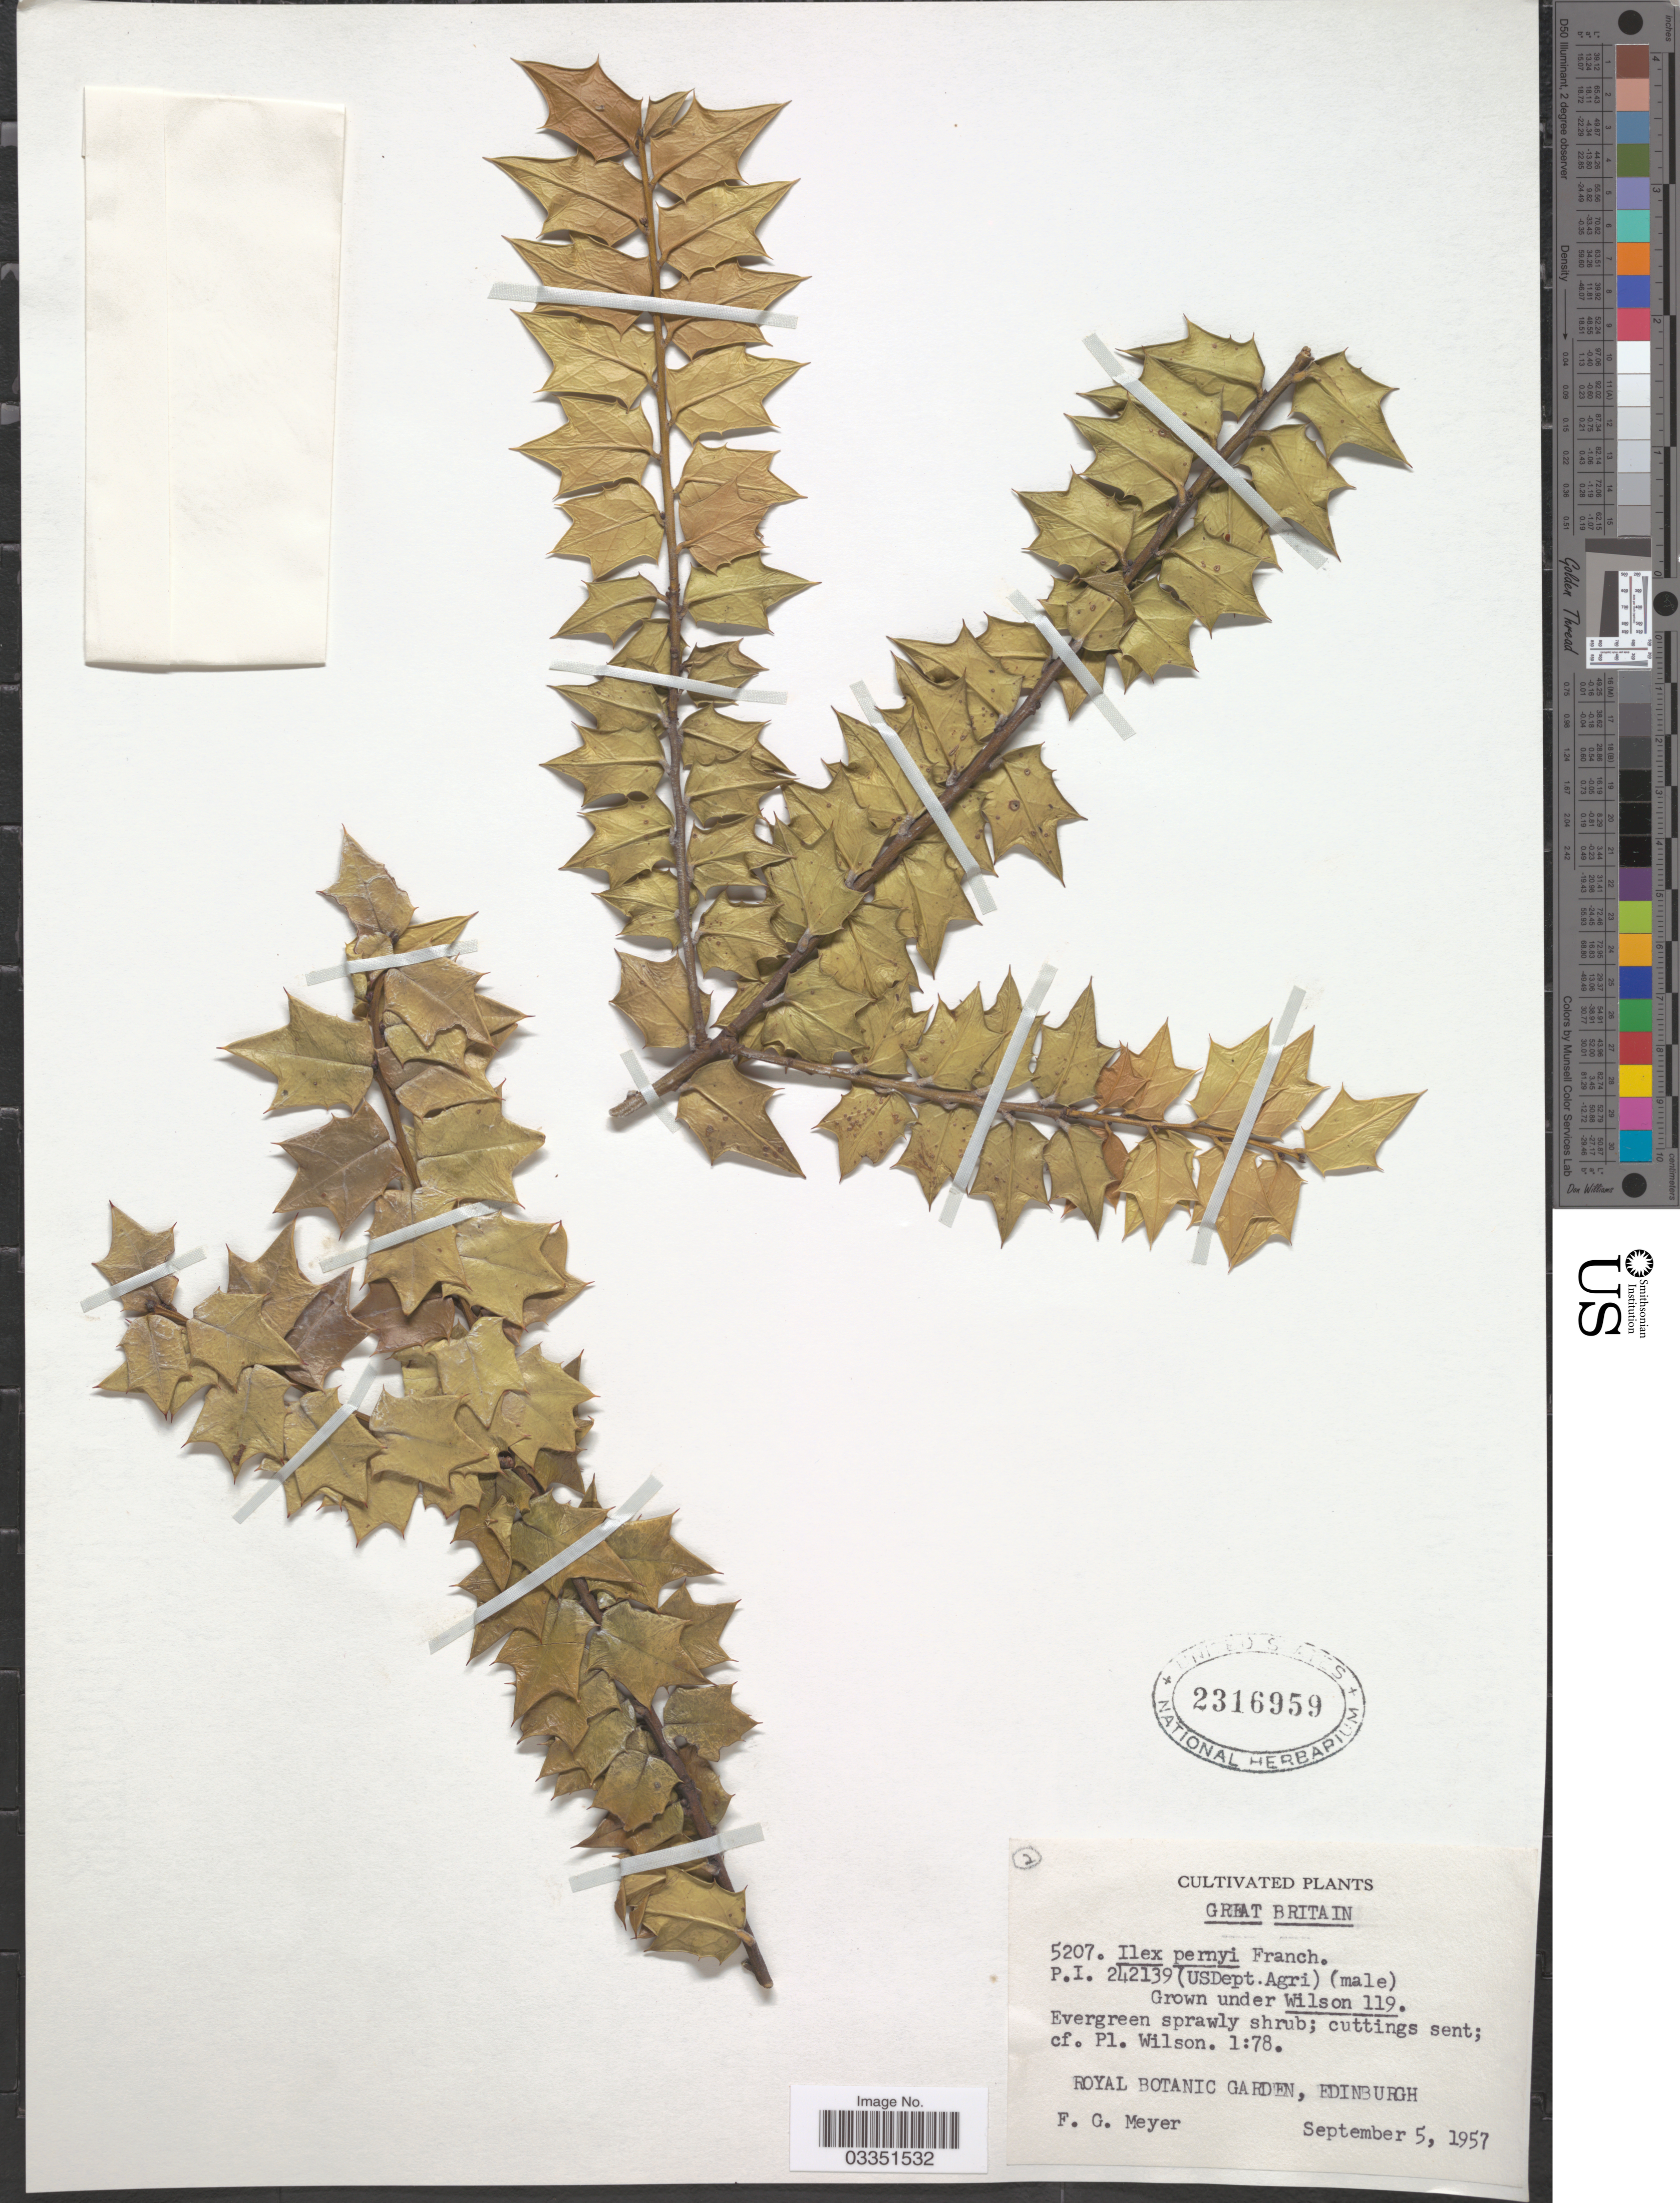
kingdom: Plantae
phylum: Tracheophyta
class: Magnoliopsida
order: Aquifoliales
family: Aquifoliaceae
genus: Ilex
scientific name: Ilex pernyi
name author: Franch.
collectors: F. G. Meyer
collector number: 5207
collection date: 1957-09-05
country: United Kingdom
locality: Great Britain. Royal Botanic Gardens, Edinburgh.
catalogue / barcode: US 2316959